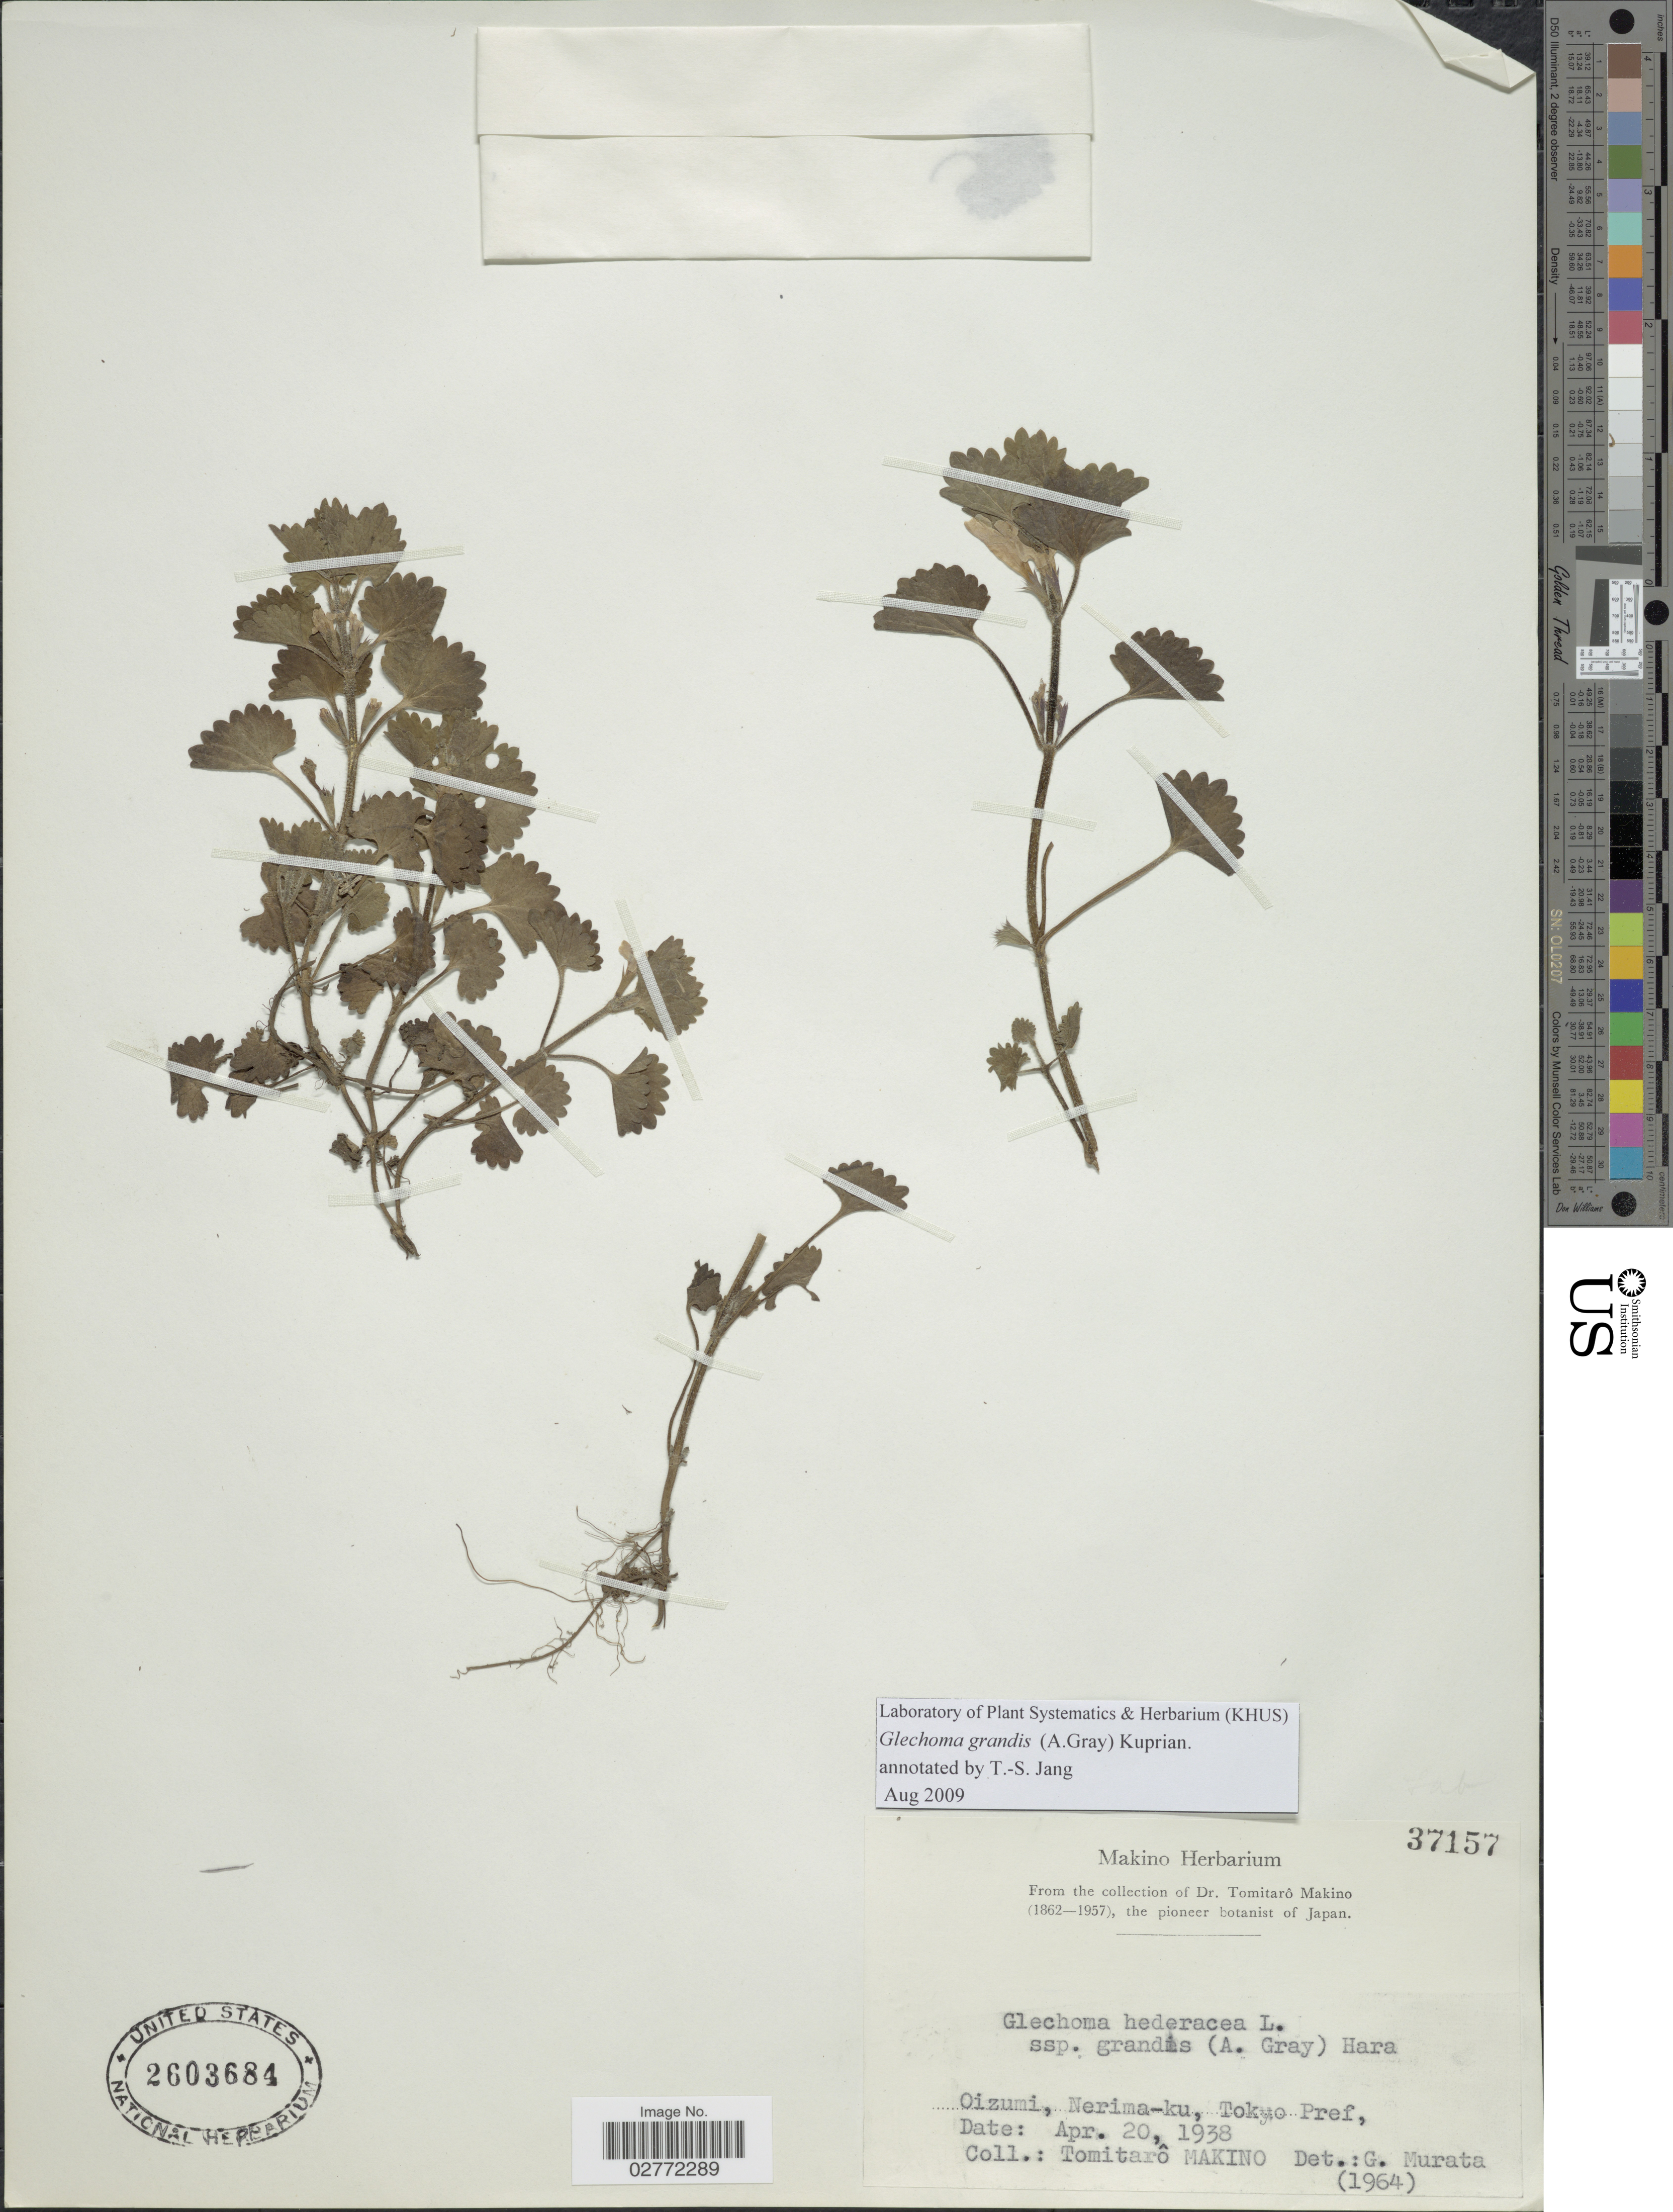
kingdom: Plantae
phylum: Tracheophyta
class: Magnoliopsida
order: Lamiales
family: Lamiaceae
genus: Glechoma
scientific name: Glechoma grandis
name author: (A. Gray) Kuprian.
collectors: T. Makino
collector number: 37157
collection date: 1938-04-20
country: Japan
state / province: Tokyo, Federal City of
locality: Oizumi, Nerima-ku,, Tokyo Pref.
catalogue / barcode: US 2603684